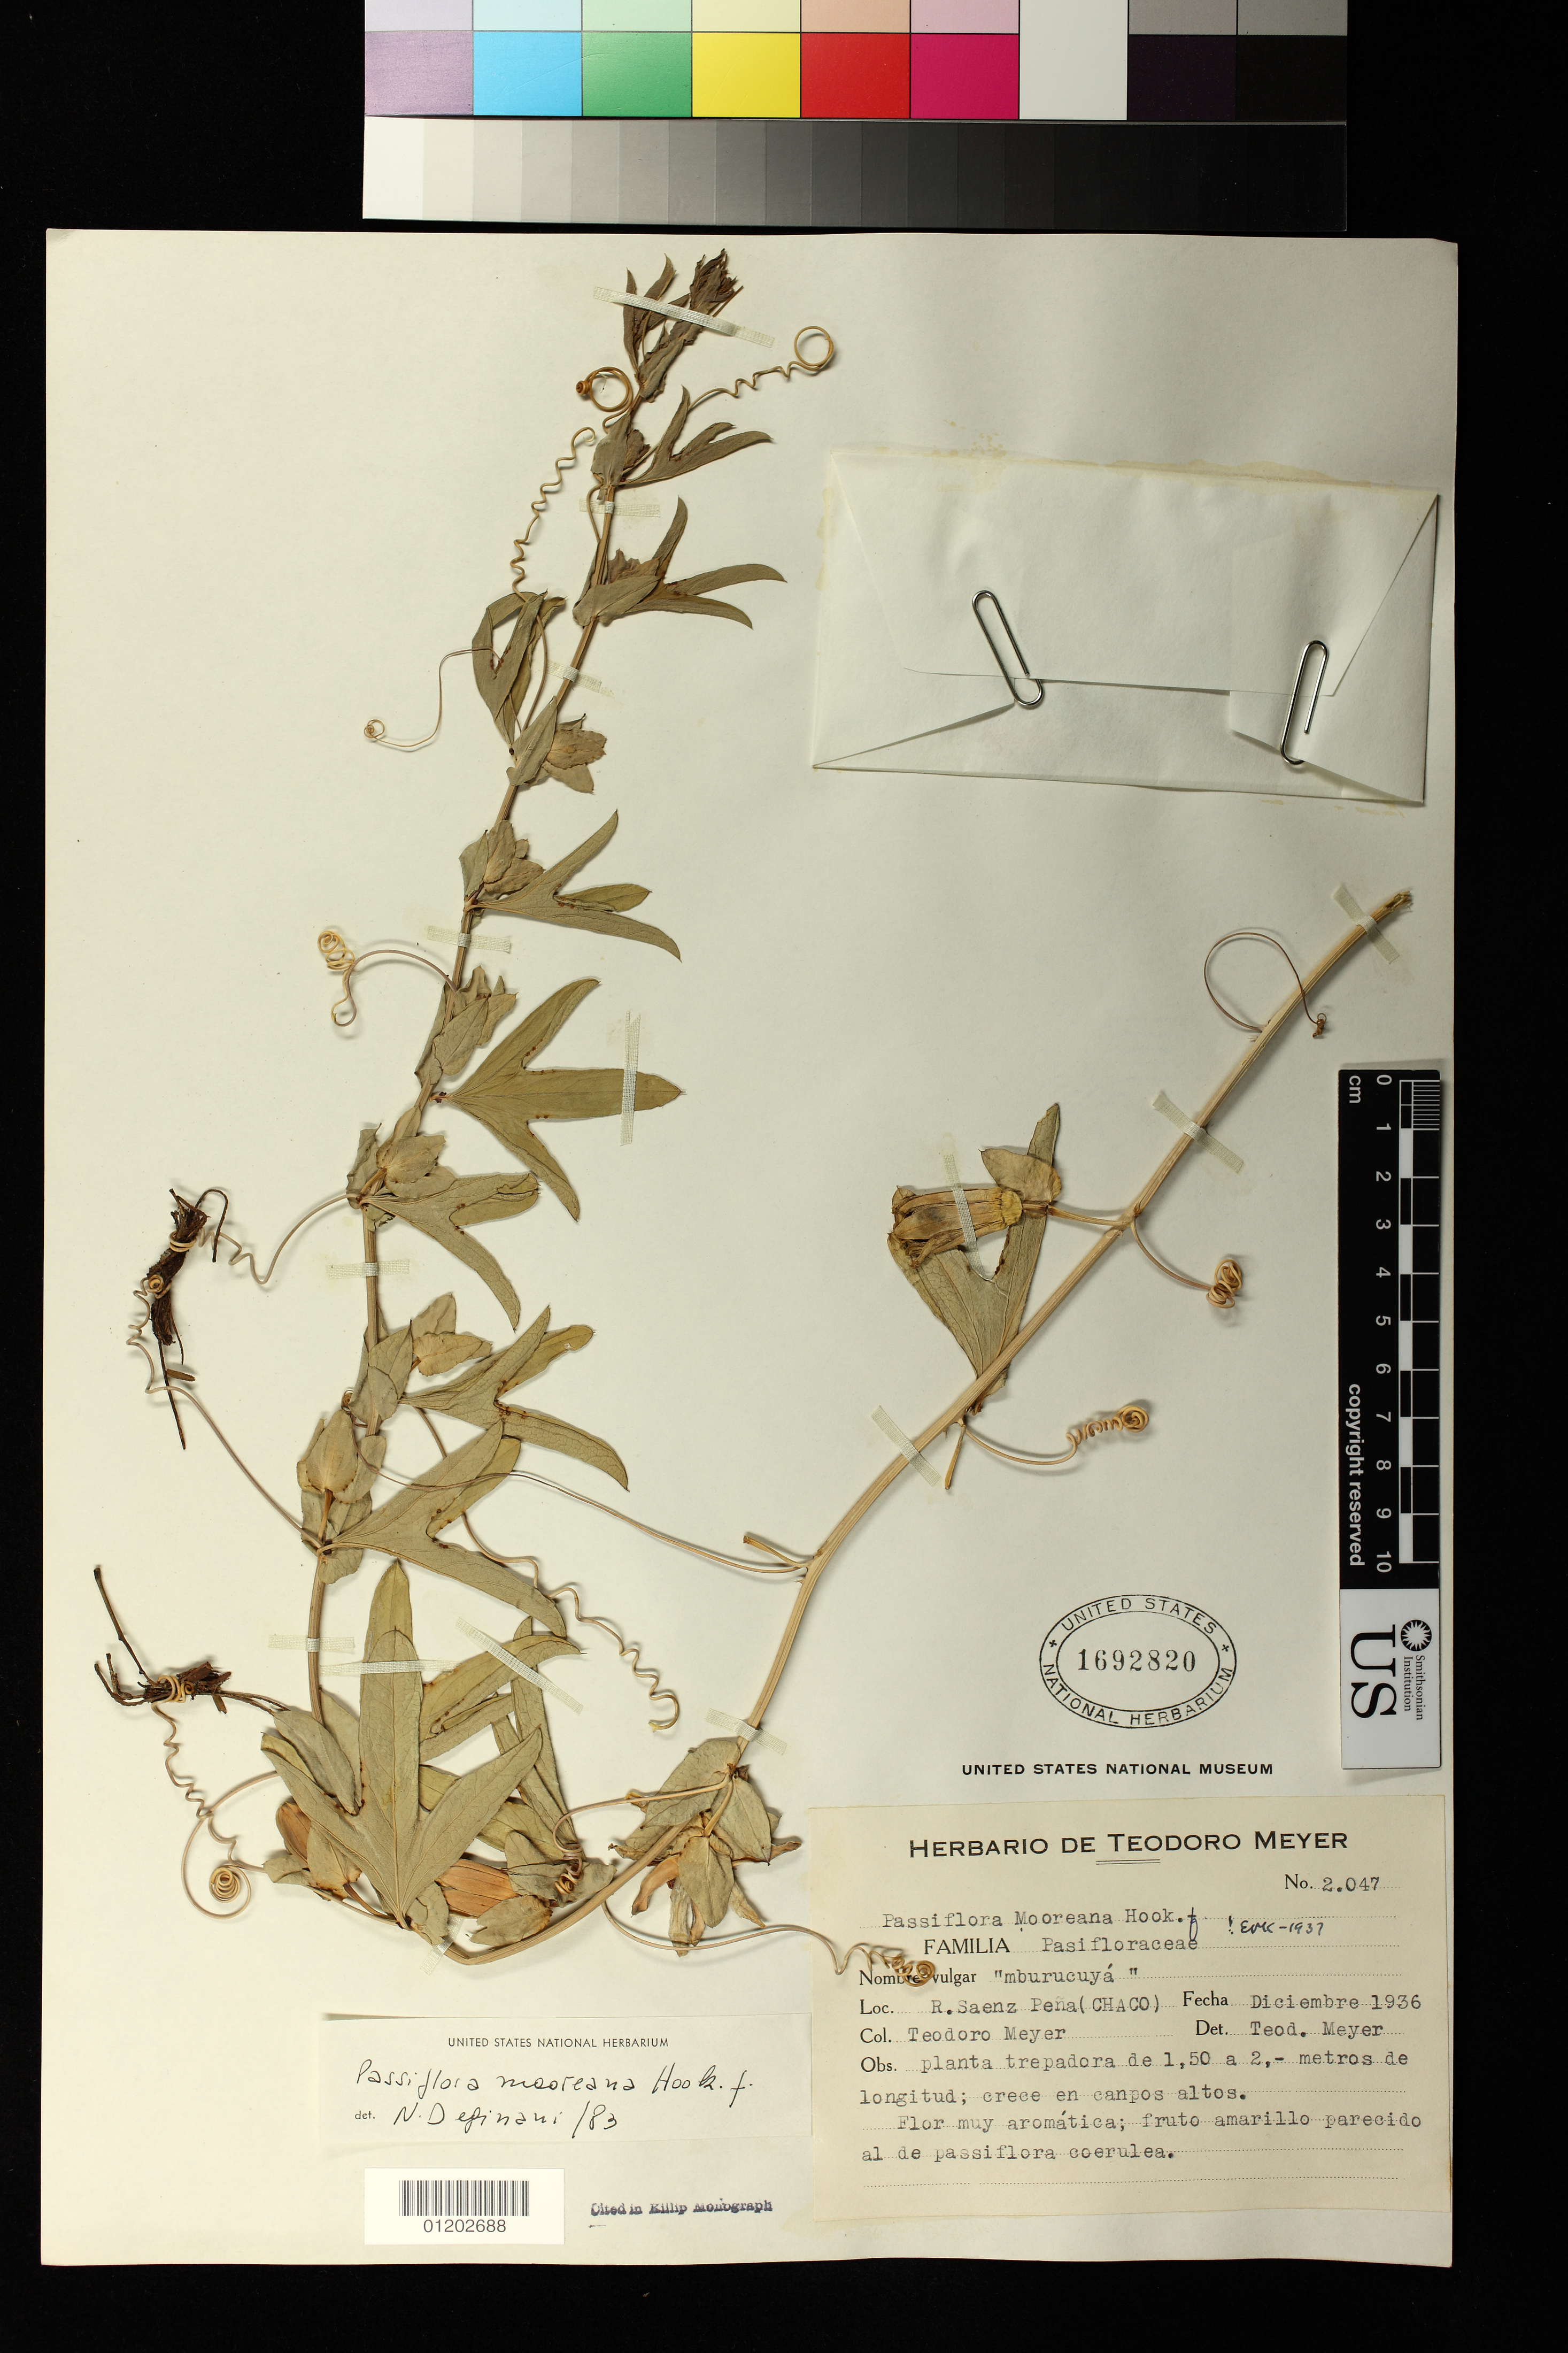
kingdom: Plantae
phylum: Tracheophyta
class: Magnoliopsida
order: Malpighiales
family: Passifloraceae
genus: Passiflora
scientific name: Passiflora mooreana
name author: Hook. f.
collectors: T. Meyer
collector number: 2047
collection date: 1936-12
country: Argentina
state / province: Chaco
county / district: Comandante Fernández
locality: R. Saenz Peña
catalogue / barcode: US 1692820